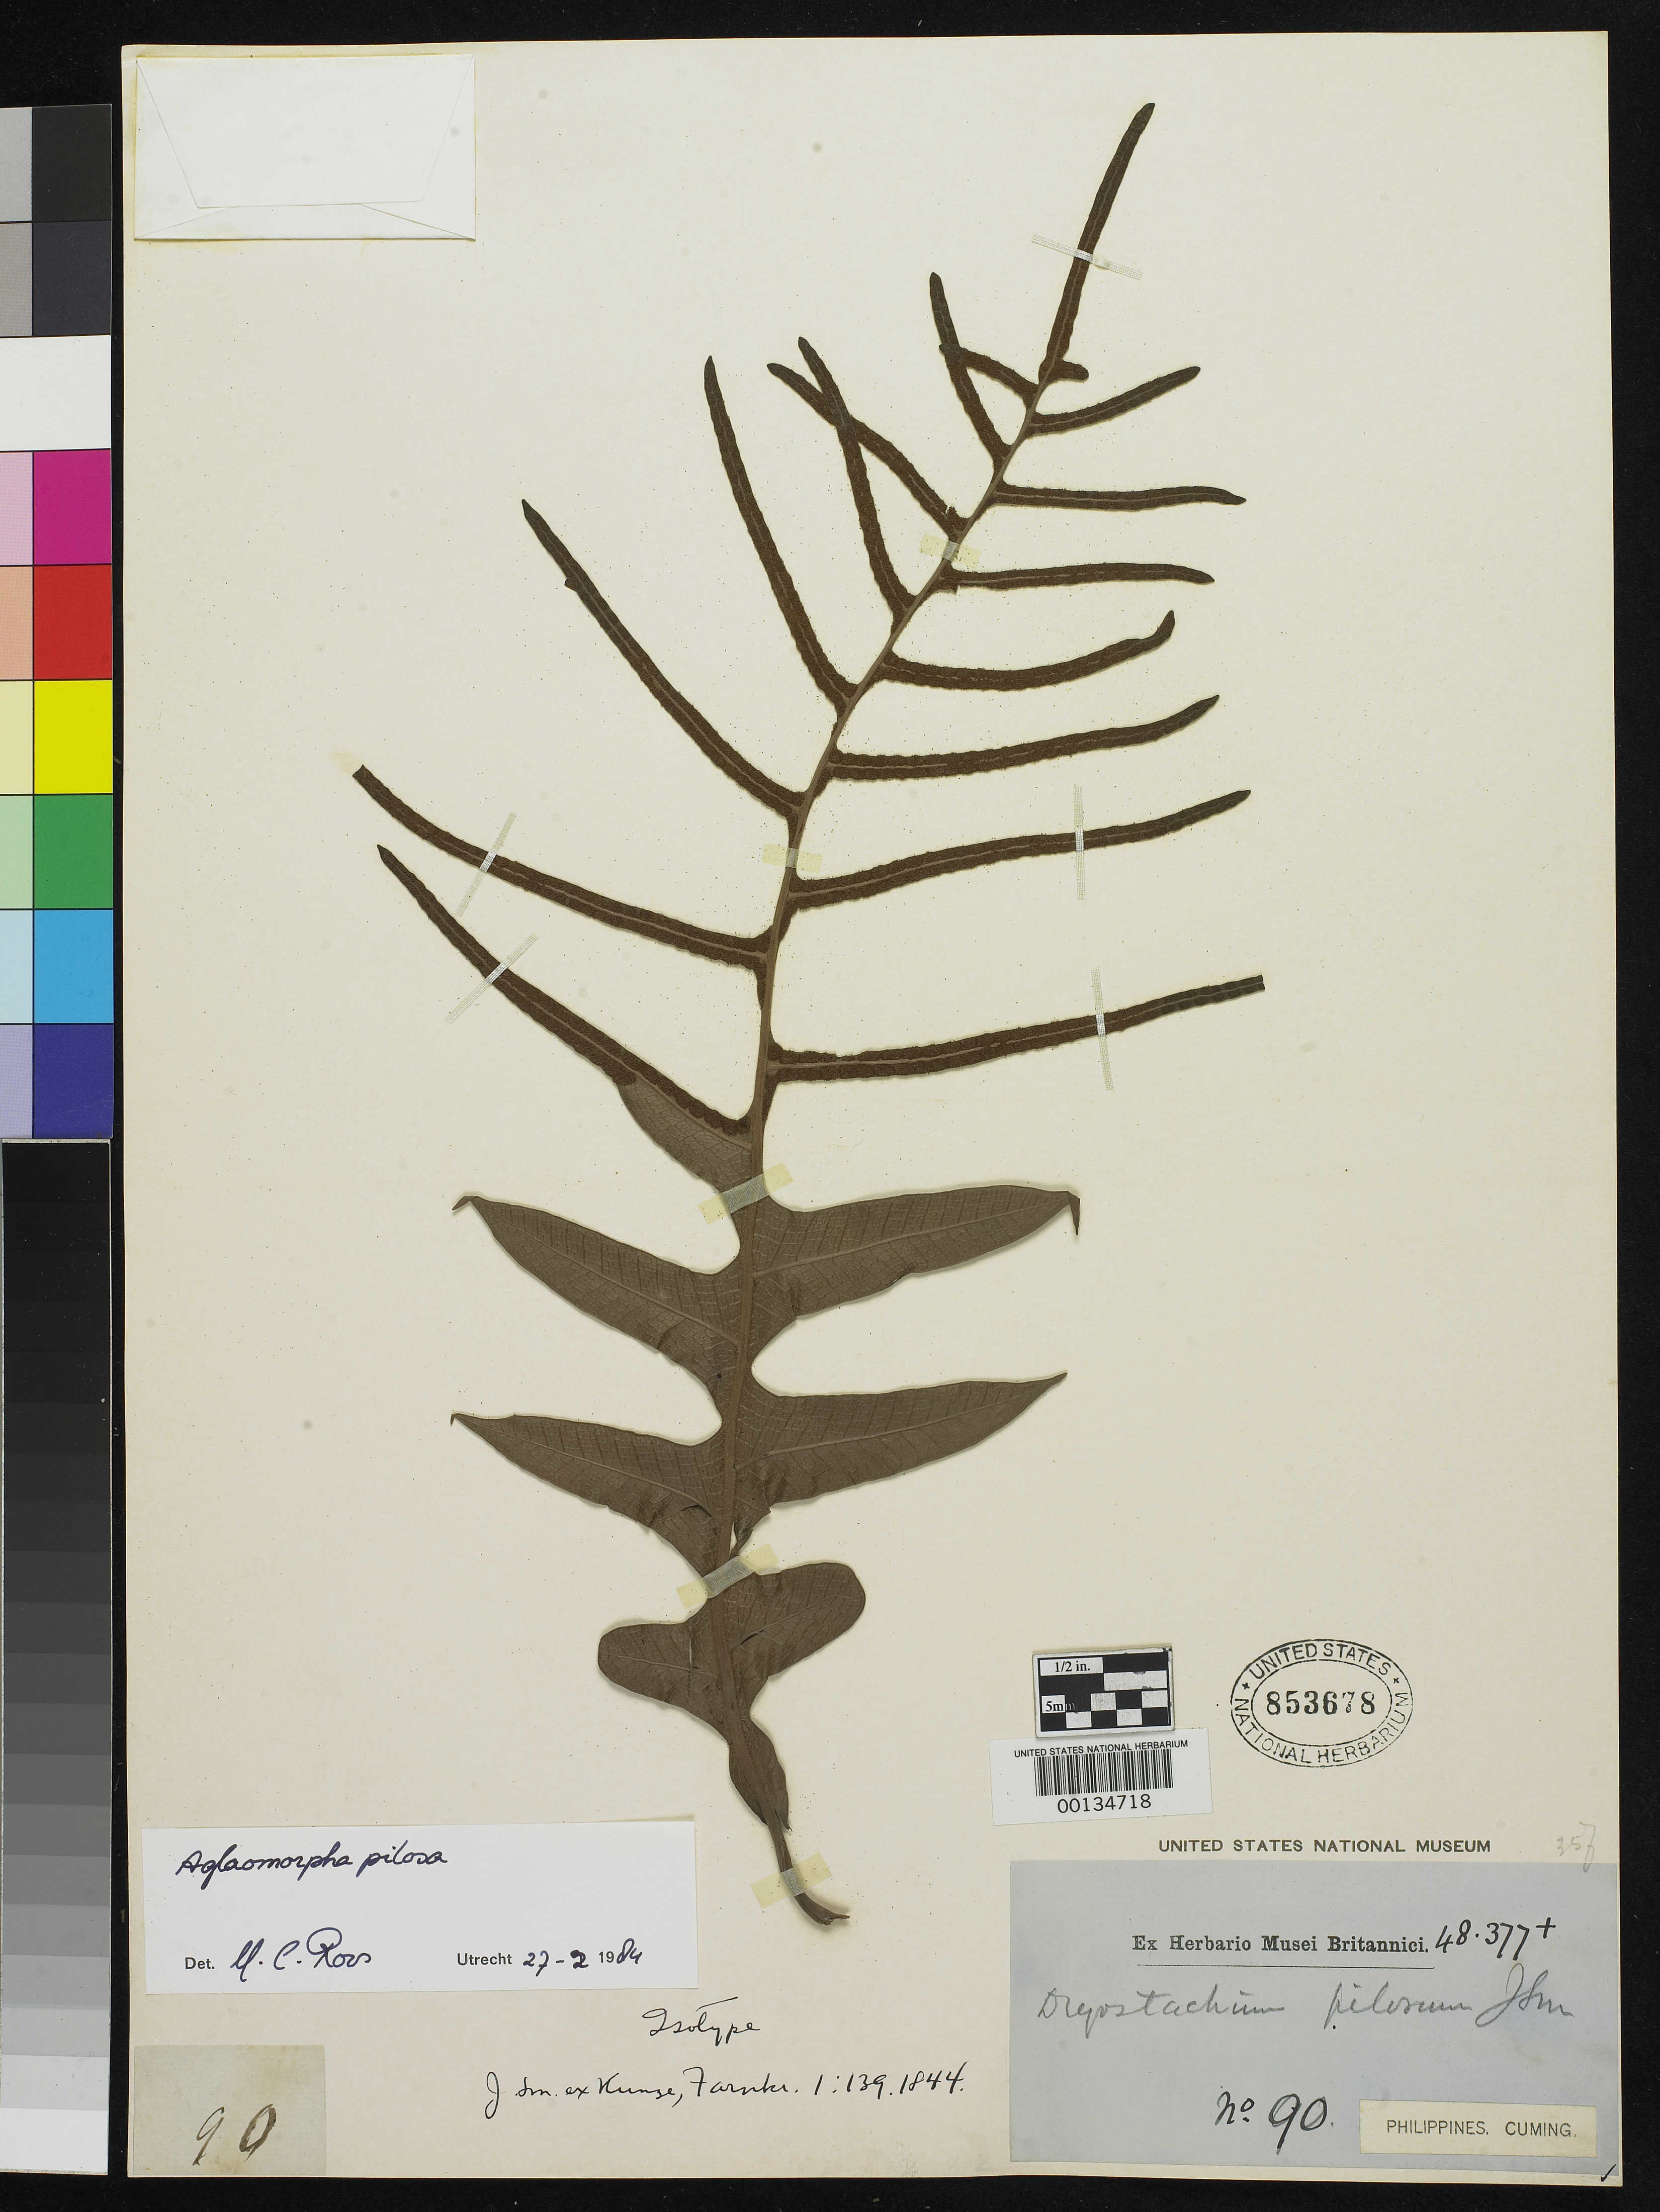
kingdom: Plantae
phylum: Tracheophyta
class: Polypodiopsida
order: Polypodiales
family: Polypodiaceae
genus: Dryostachyum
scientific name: Dryostachyum pilosum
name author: J. Sm. ex Kunze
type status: Type Collection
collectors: H. Cuming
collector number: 90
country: Philippines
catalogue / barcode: US 853678